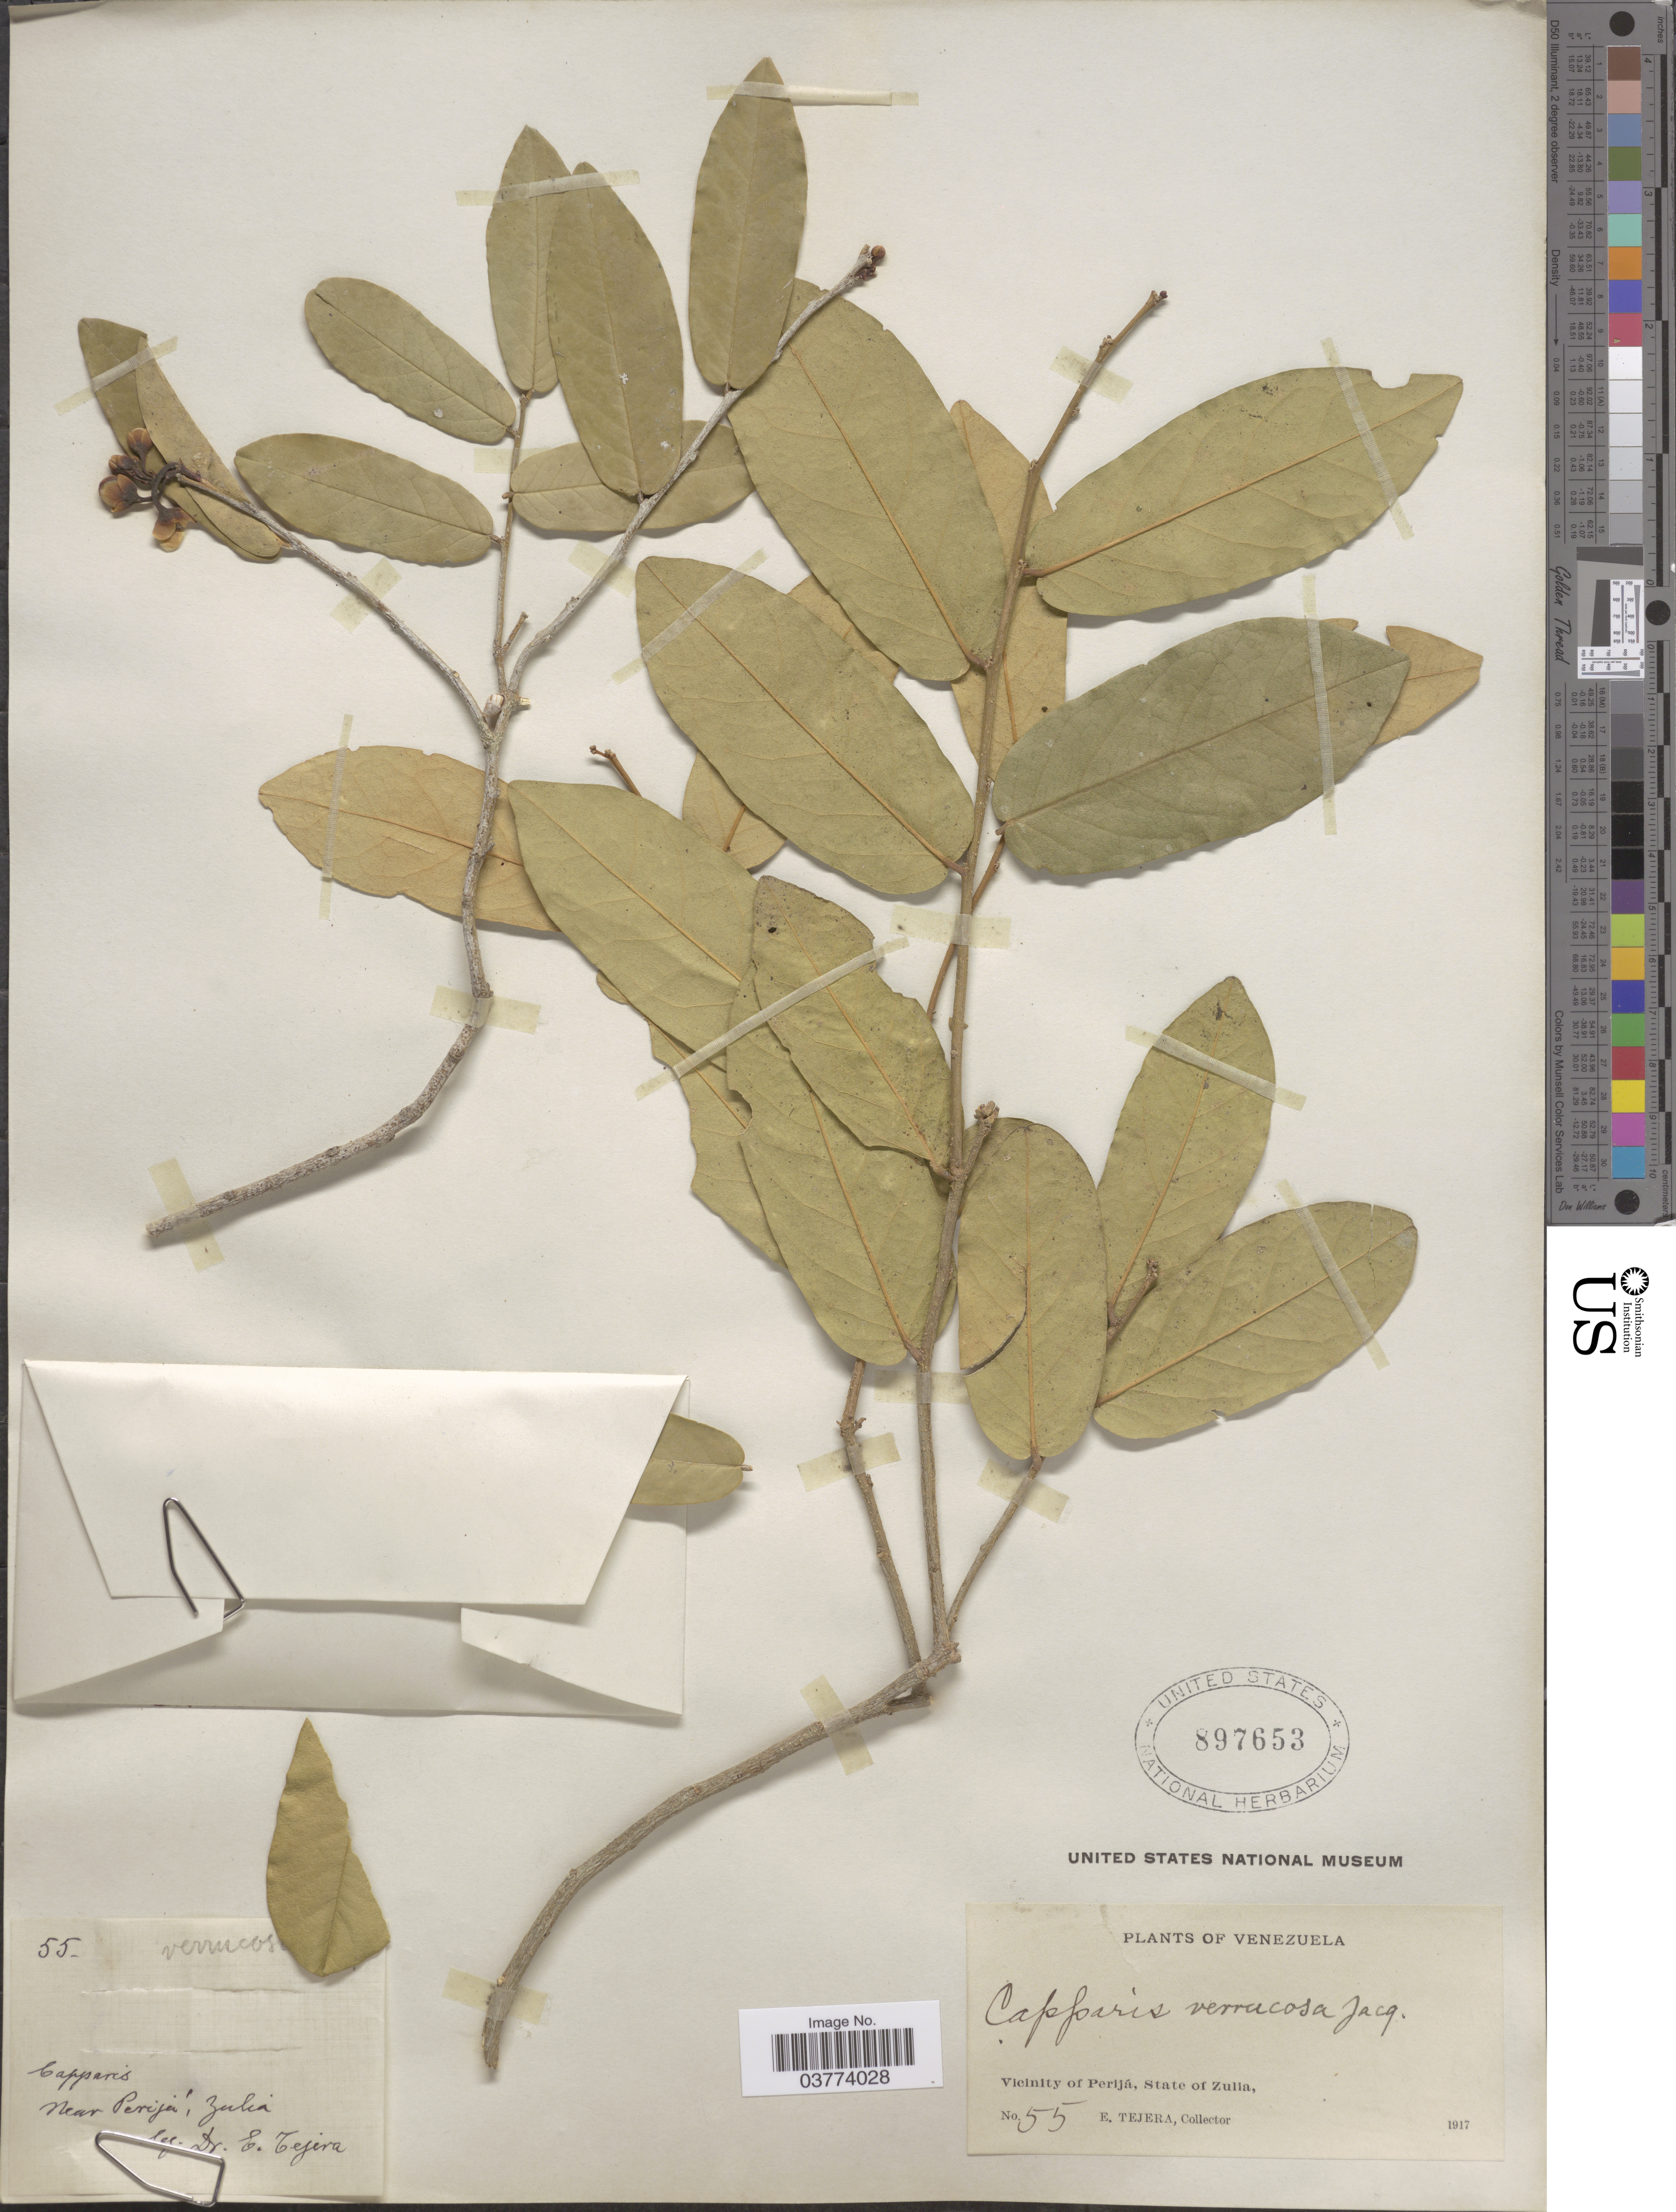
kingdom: Plantae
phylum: Tracheophyta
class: Magnoliopsida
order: Brassicales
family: Capparaceae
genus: Cynophalla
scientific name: Cynophalla verrucosa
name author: (Jacq.) J. Presl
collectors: E. Tejera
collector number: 55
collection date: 1917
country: Venezuela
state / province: Zulia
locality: Vicinity of Perijá. Near Perijá.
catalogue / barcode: US 897653